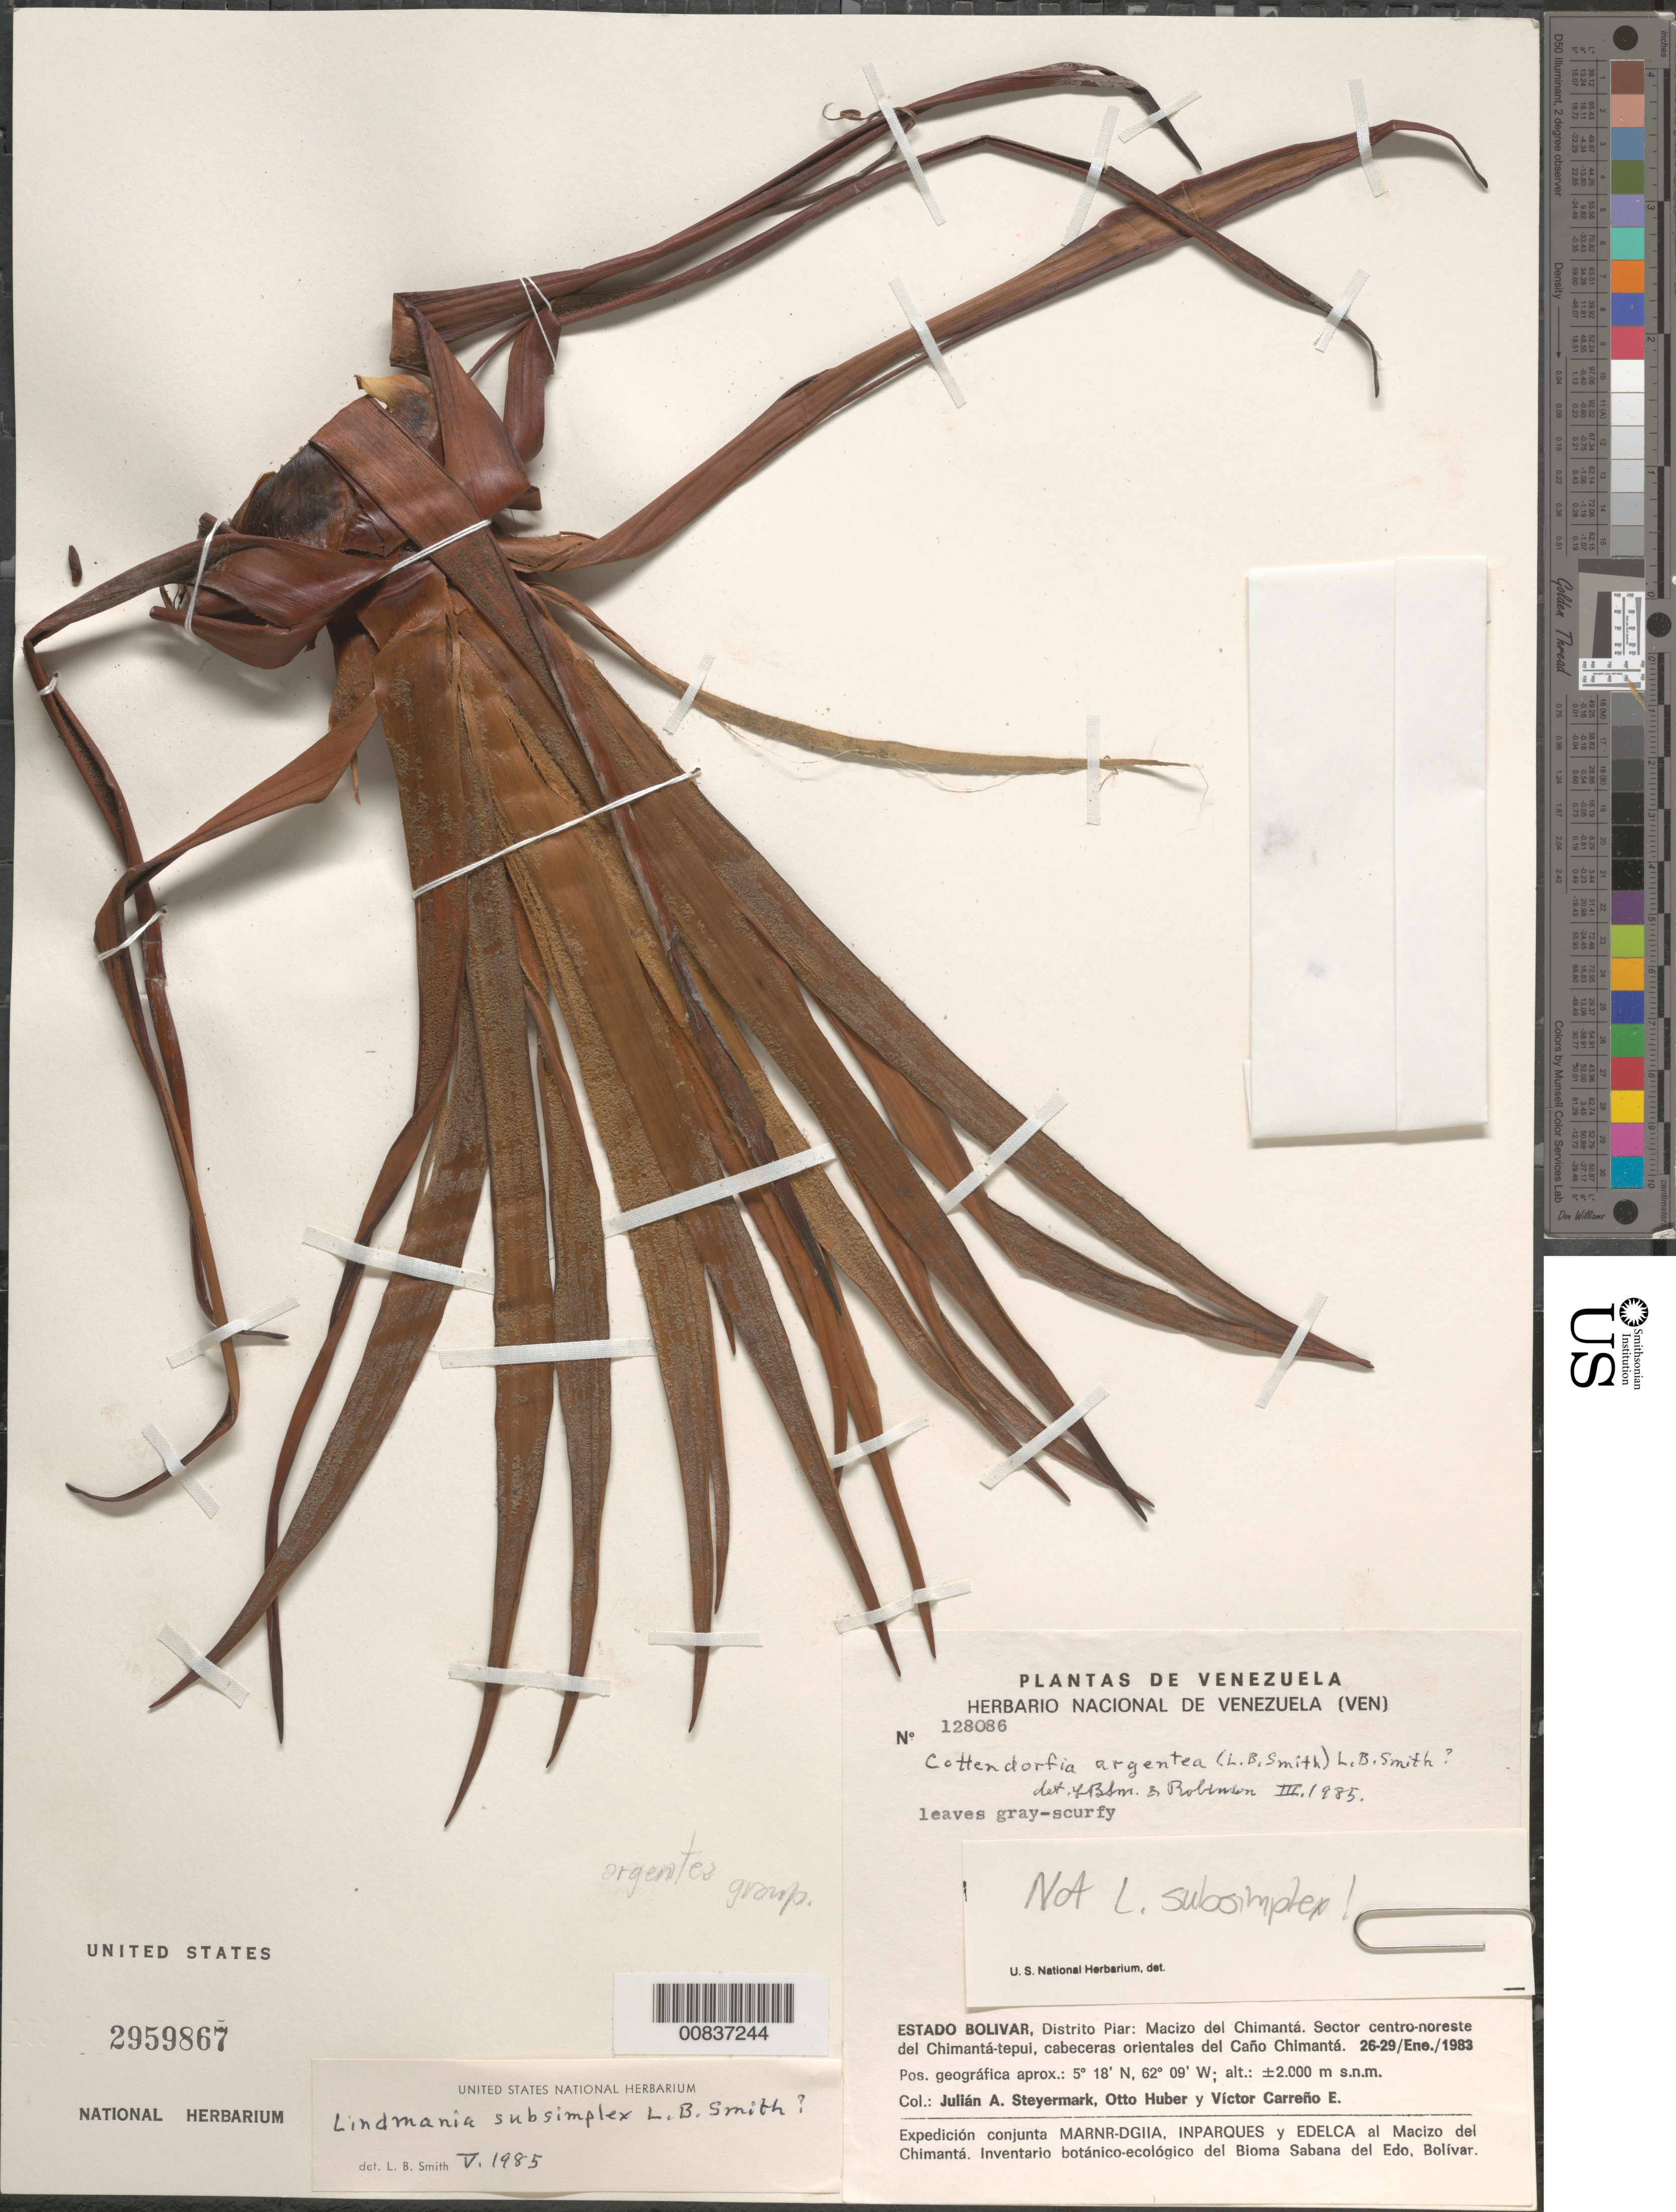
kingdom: Plantae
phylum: Tracheophyta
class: Liliopsida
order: Poales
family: Bromeliaceae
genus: Lindmania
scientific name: Lindmania sp.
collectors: J. Steyermark, O. Huber & V. Carreño E.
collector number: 128086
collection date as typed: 26-Jan-83 to 29-Jan-83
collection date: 1983-01-26/1983-01-29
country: Venezuela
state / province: Bolívar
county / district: Piar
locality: Macizo del Chimantá, sector centro-noreste del Chimantá-tepuí, cabeceras orientales del Caño Chimantá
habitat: Headwaters of river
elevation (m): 2000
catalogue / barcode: US 2959867